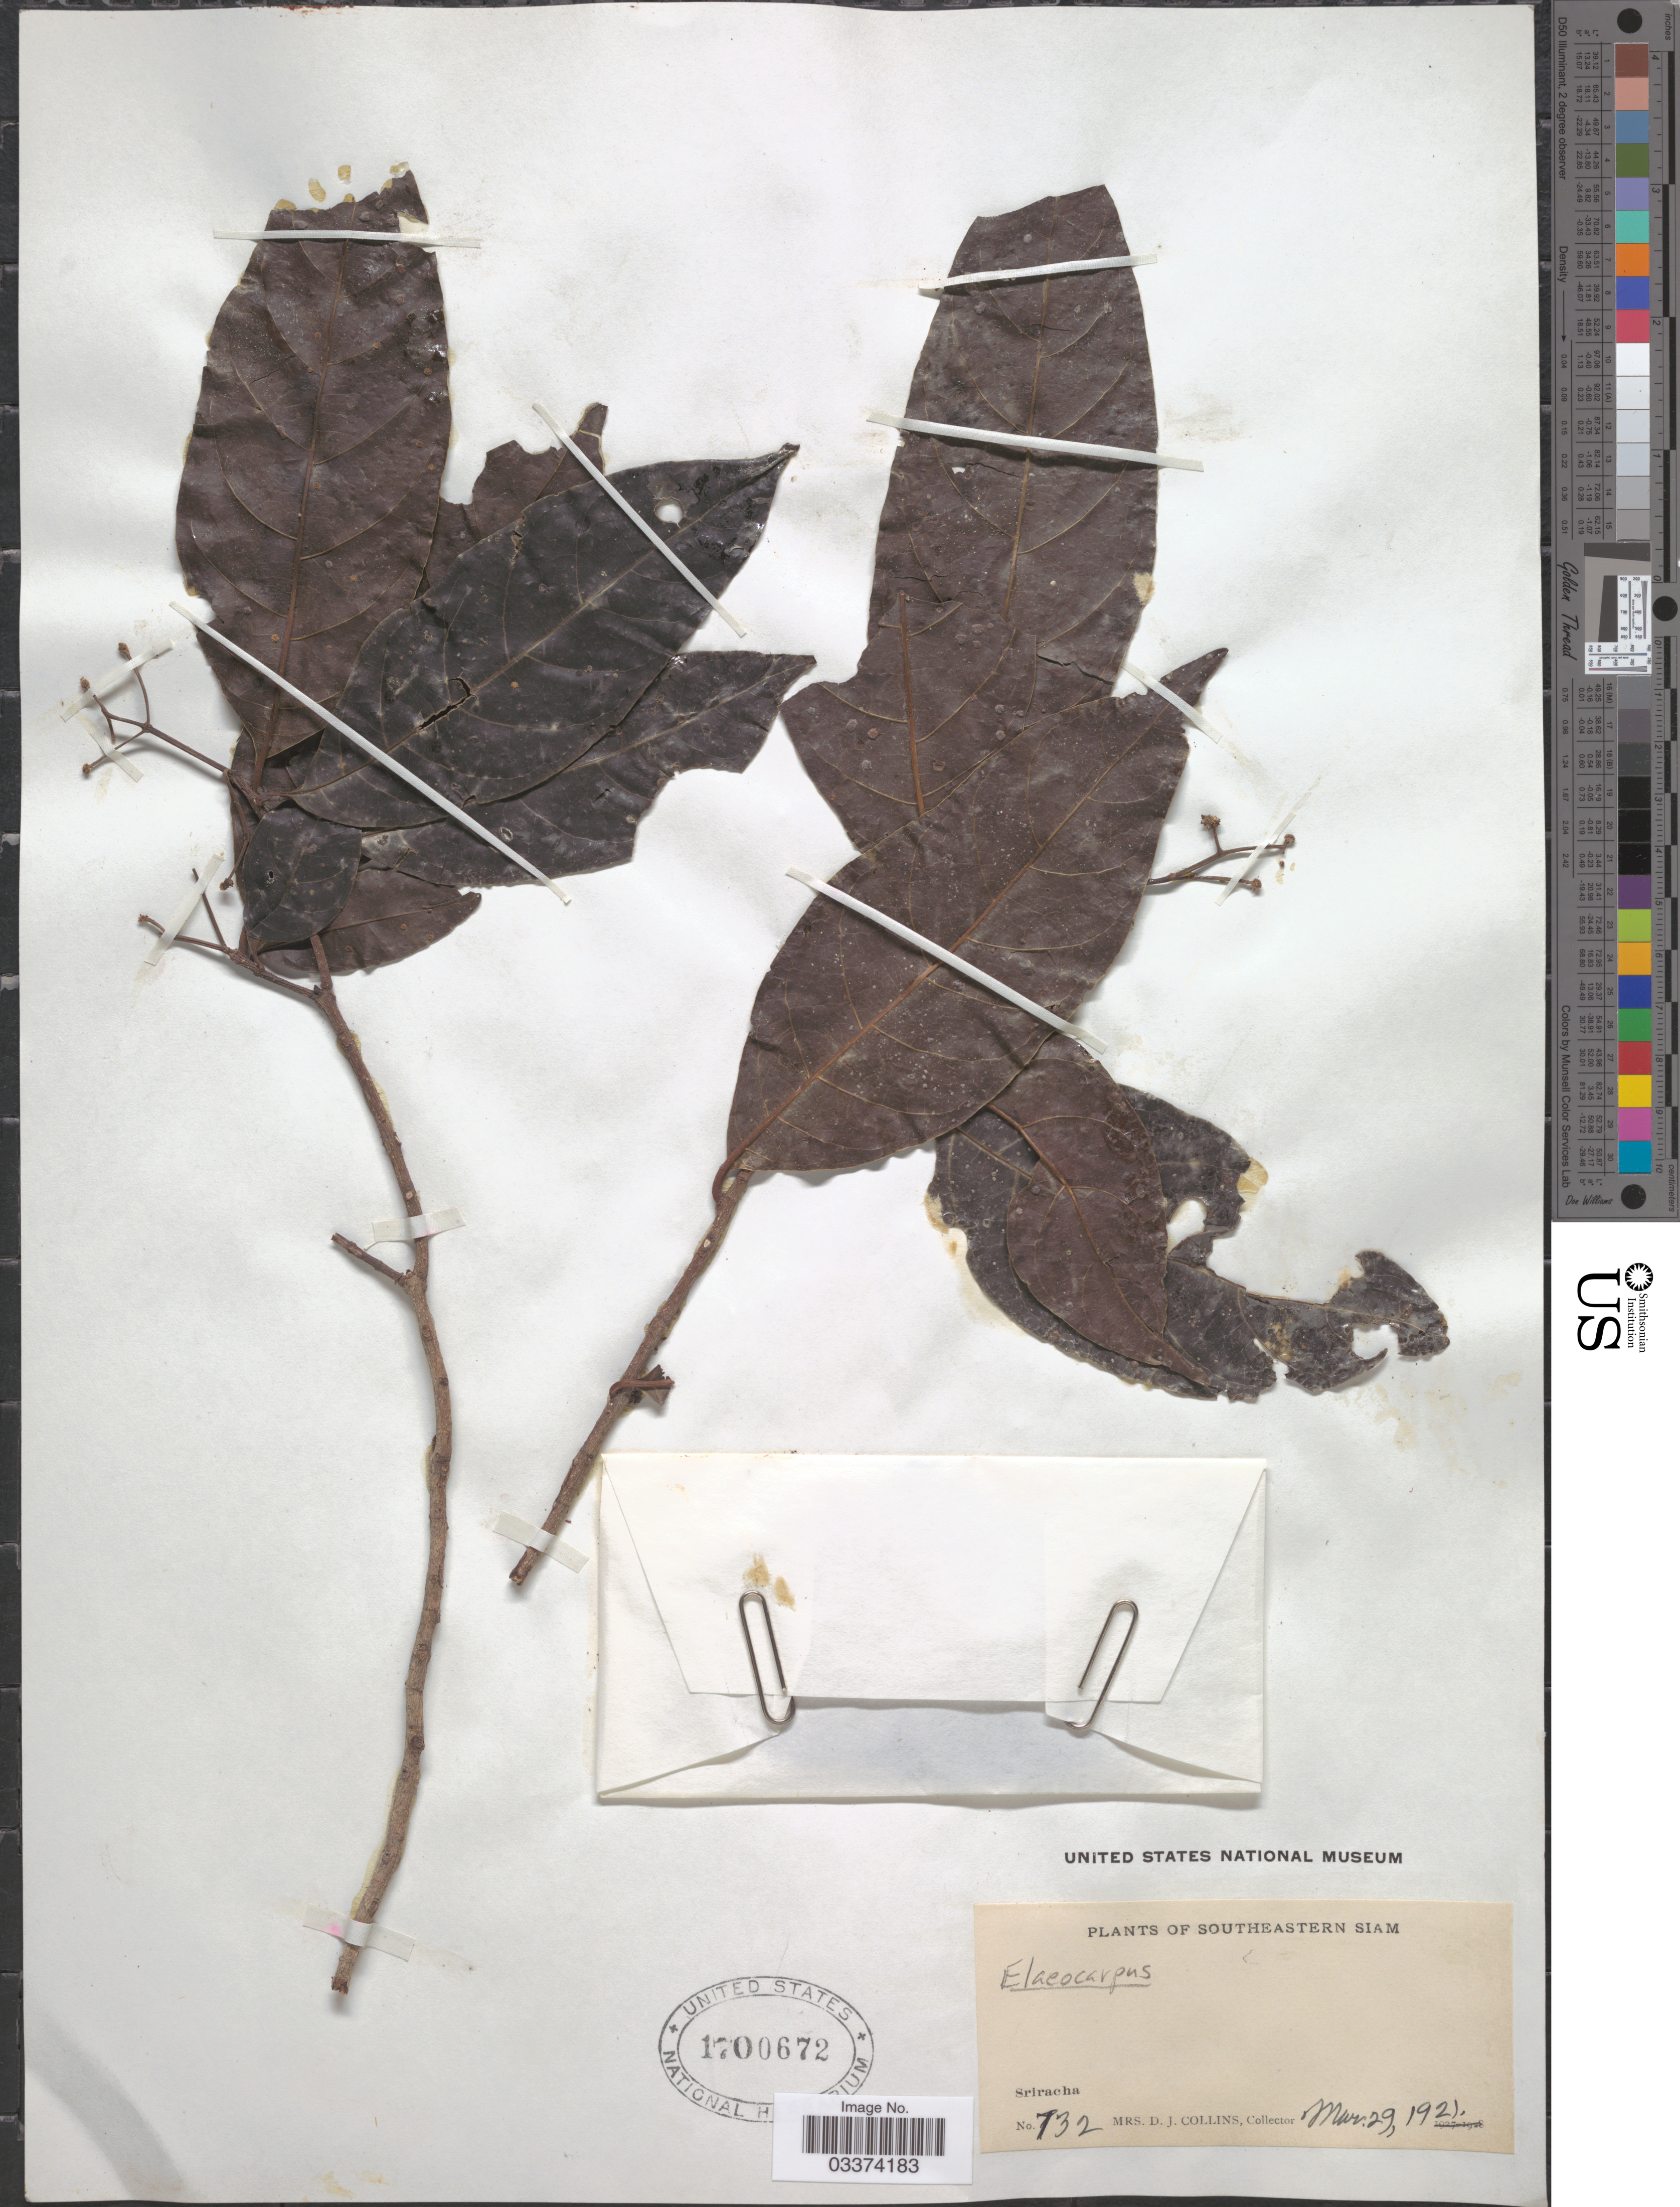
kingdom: Plantae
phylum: Tracheophyta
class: Magnoliopsida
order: Oxalidales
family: Elaeocarpaceae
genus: Elaeocarpus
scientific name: Elaeocarpus sp.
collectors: Mrs. D. J. Collins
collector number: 732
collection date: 1921-03-29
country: Thailand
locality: Southeastern Siam. Sriracha.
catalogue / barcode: US 1700672